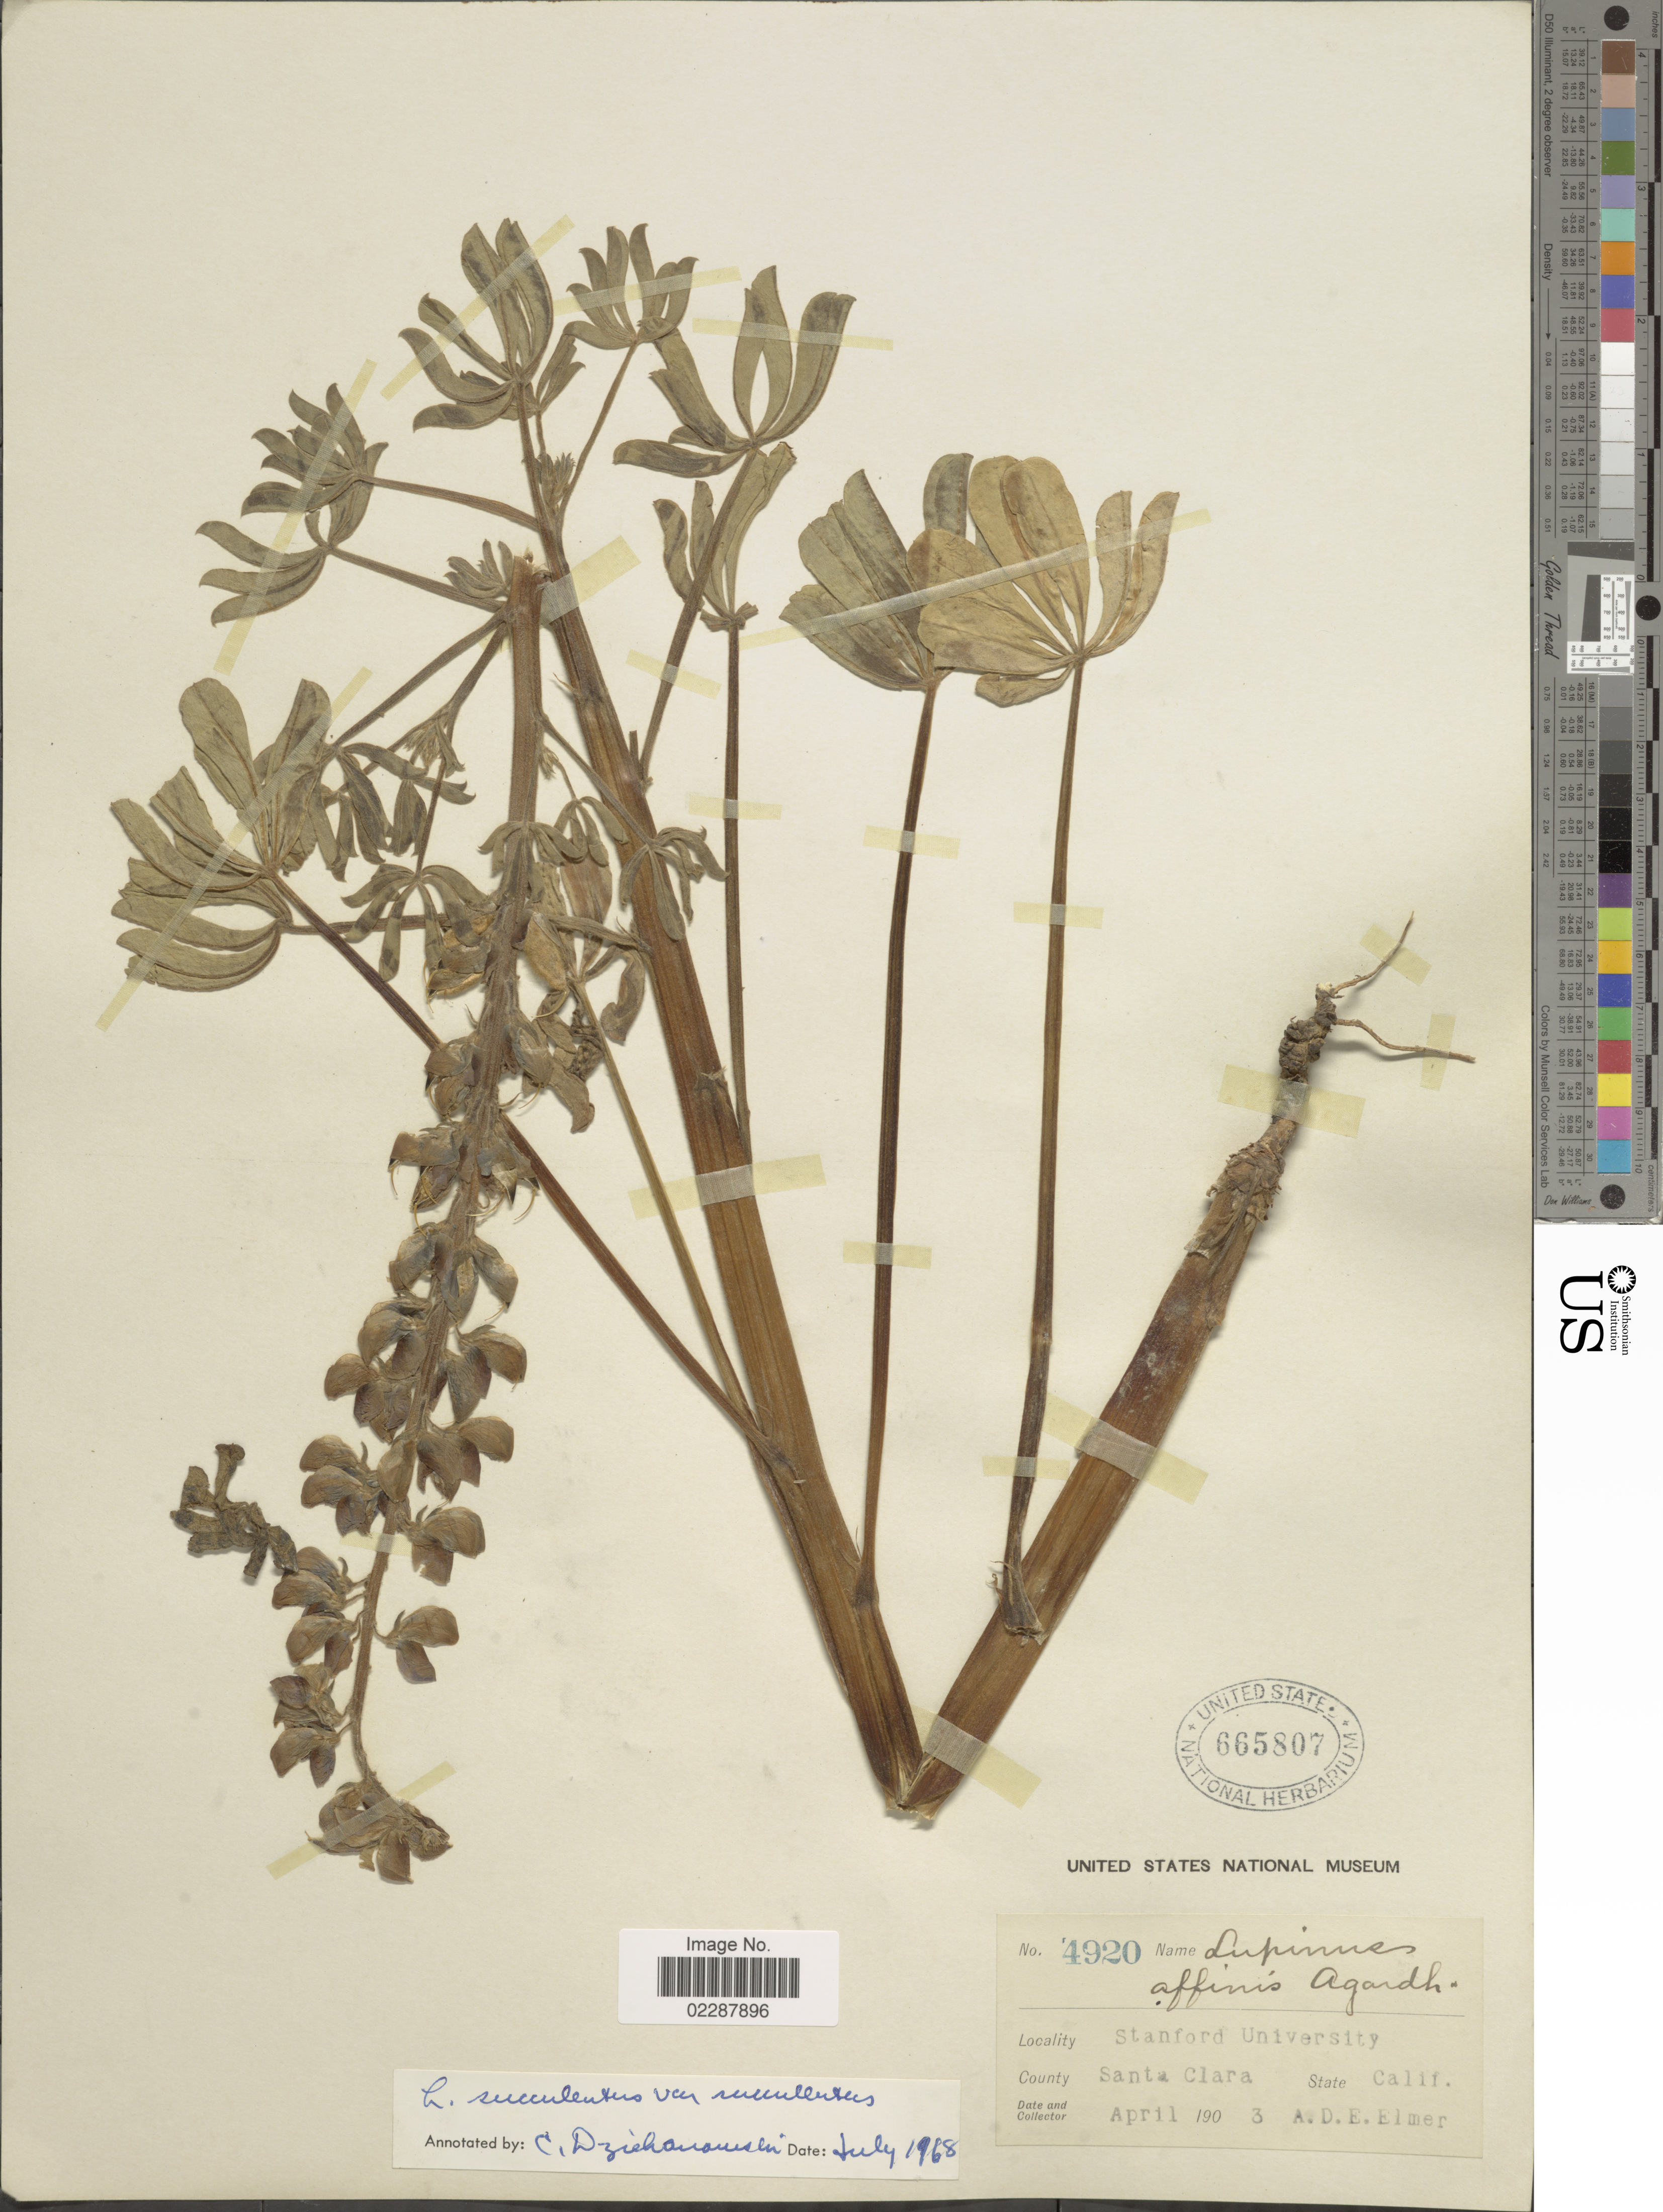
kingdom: Plantae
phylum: Tracheophyta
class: Magnoliopsida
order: Fabales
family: Fabaceae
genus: Lupinus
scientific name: Lupinus succulentus var. succulentus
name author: Douglas ex K. Koch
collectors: A. D. E. Elmer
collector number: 4920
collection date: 1903-04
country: United States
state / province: California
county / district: Santa Clara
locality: Stanford Umiversity, County Santa Clara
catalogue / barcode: US 665807